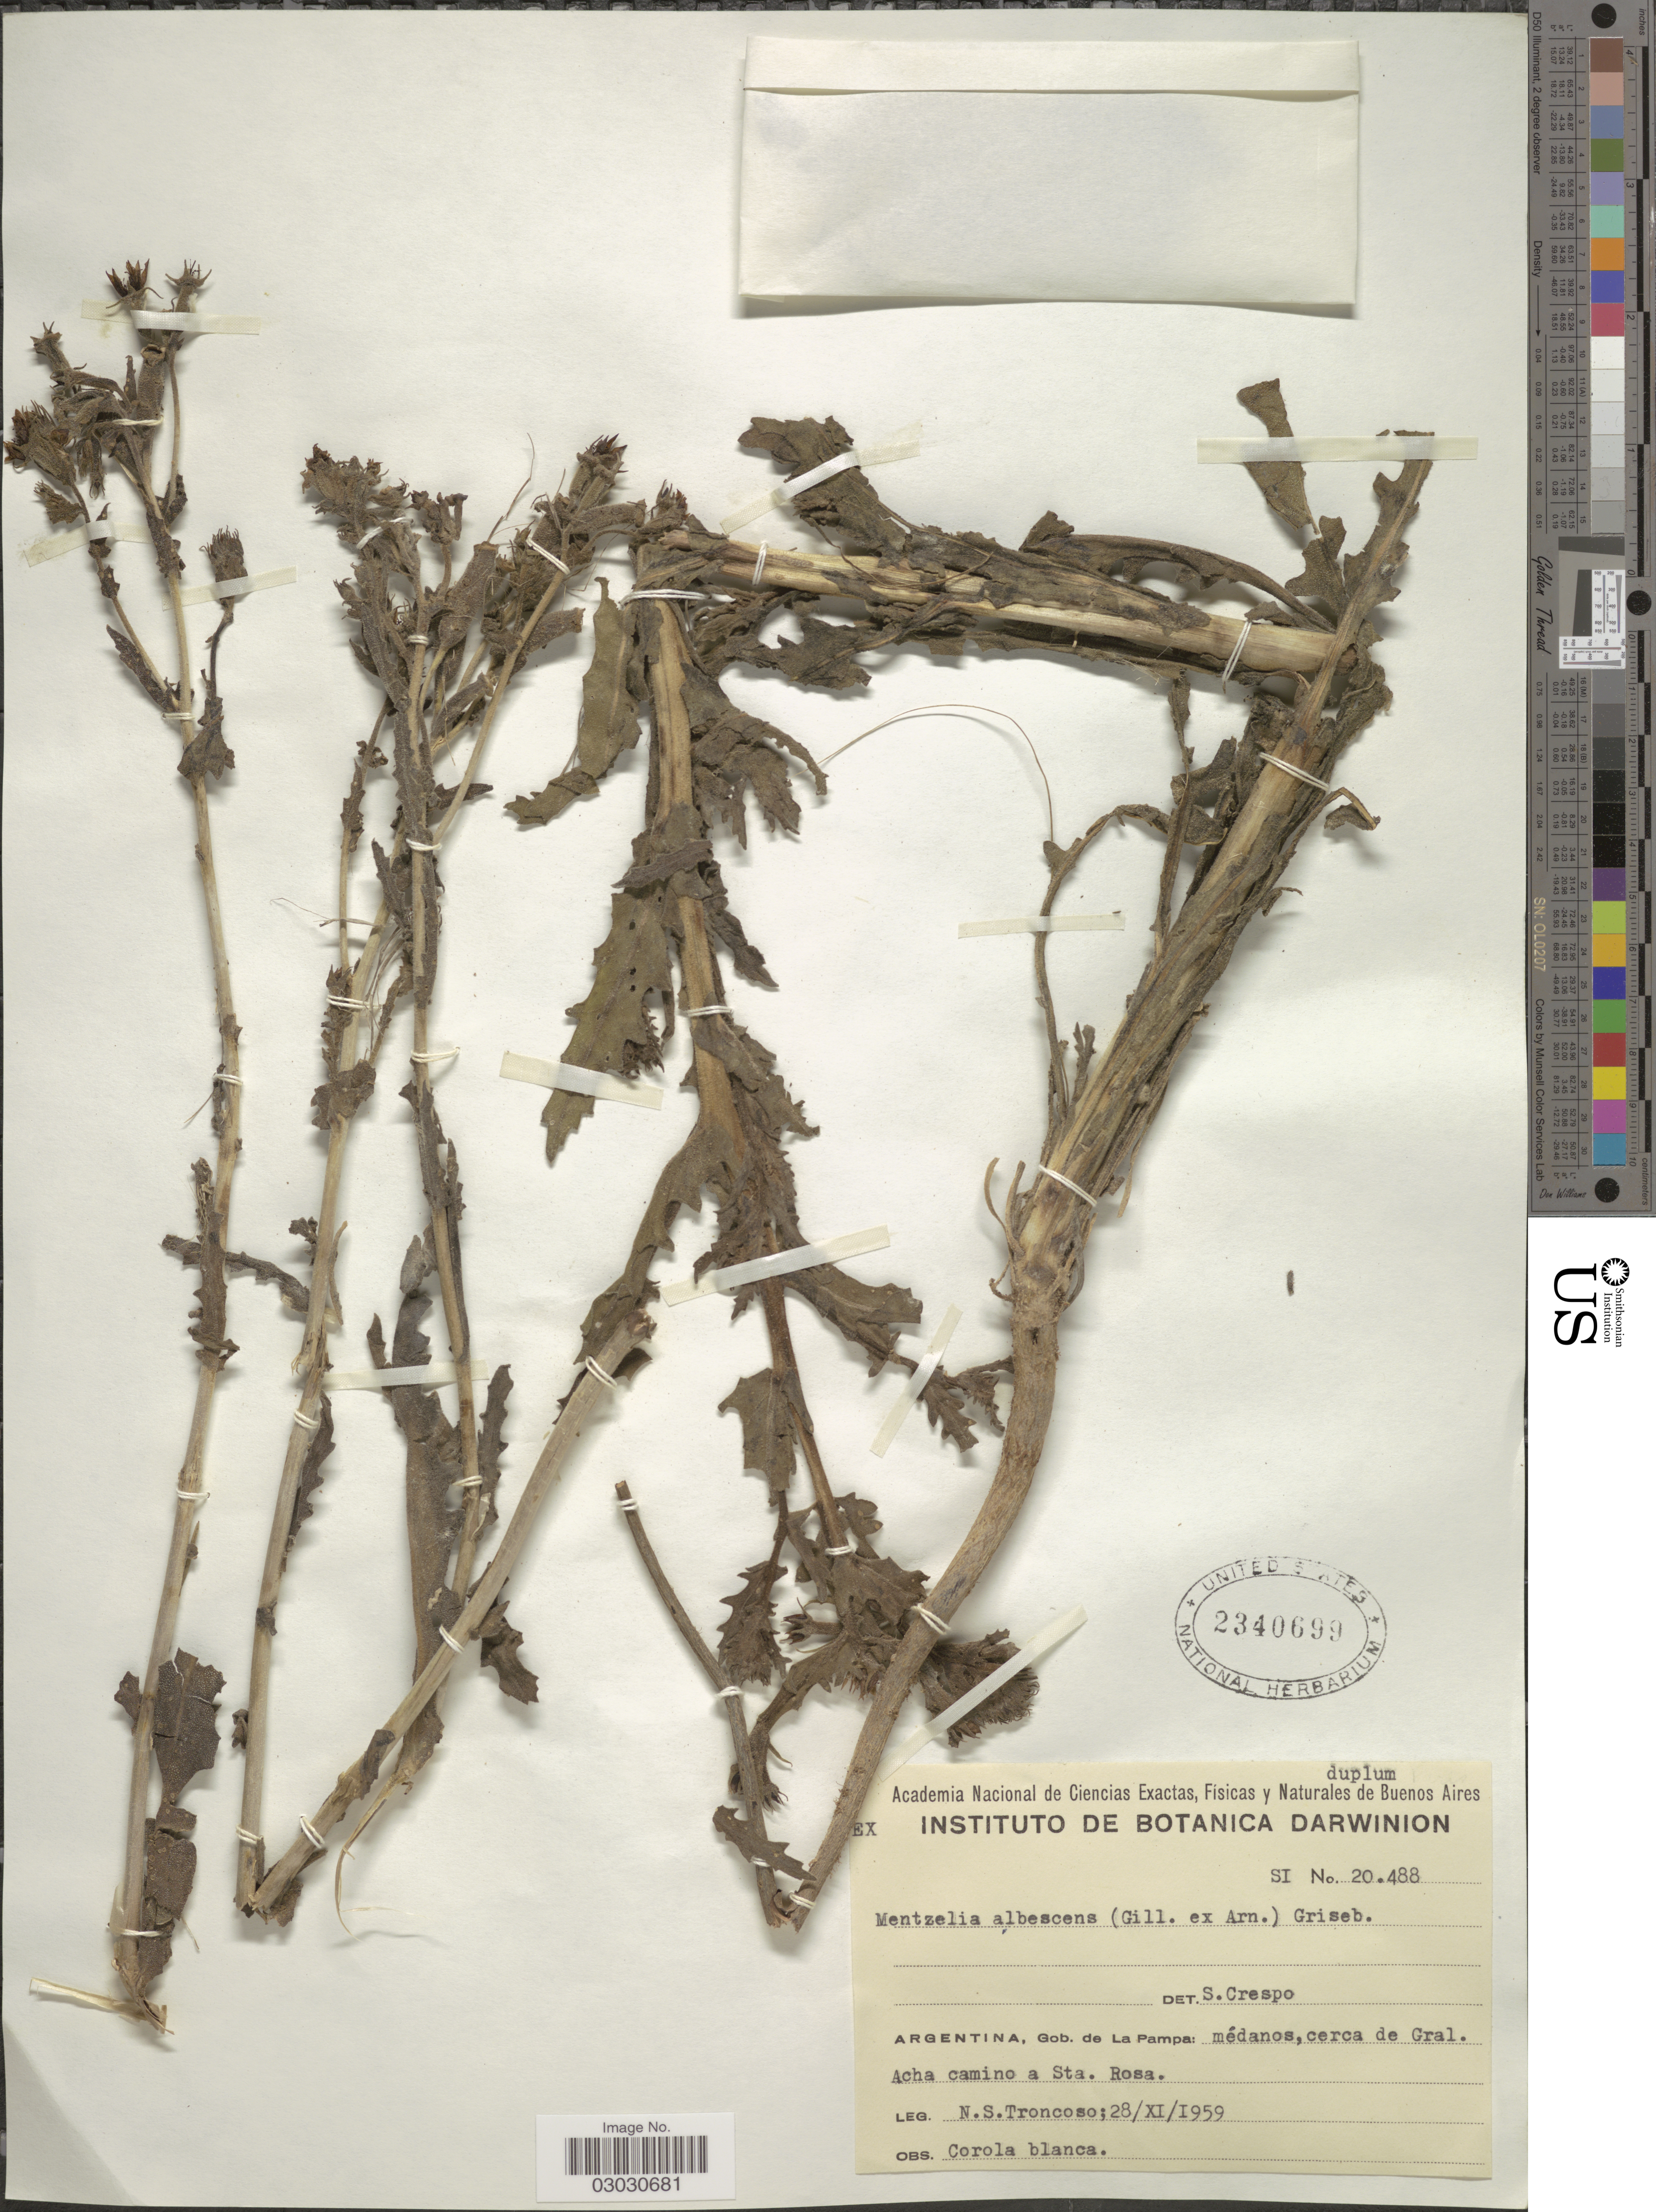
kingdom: Plantae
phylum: Tracheophyta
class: Magnoliopsida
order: Cornales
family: Loasaceae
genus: Mentzelia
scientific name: Mentzelia albescens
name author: (Gillies ex Arn.) Griseb.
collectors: N. Troncoso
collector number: SI20488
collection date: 1959-11-28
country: Argentina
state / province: La Pampa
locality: Gob. de La Pampa: médanos, cerca de Gral. Acha camino a Sta. Rosa.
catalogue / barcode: US 2340699